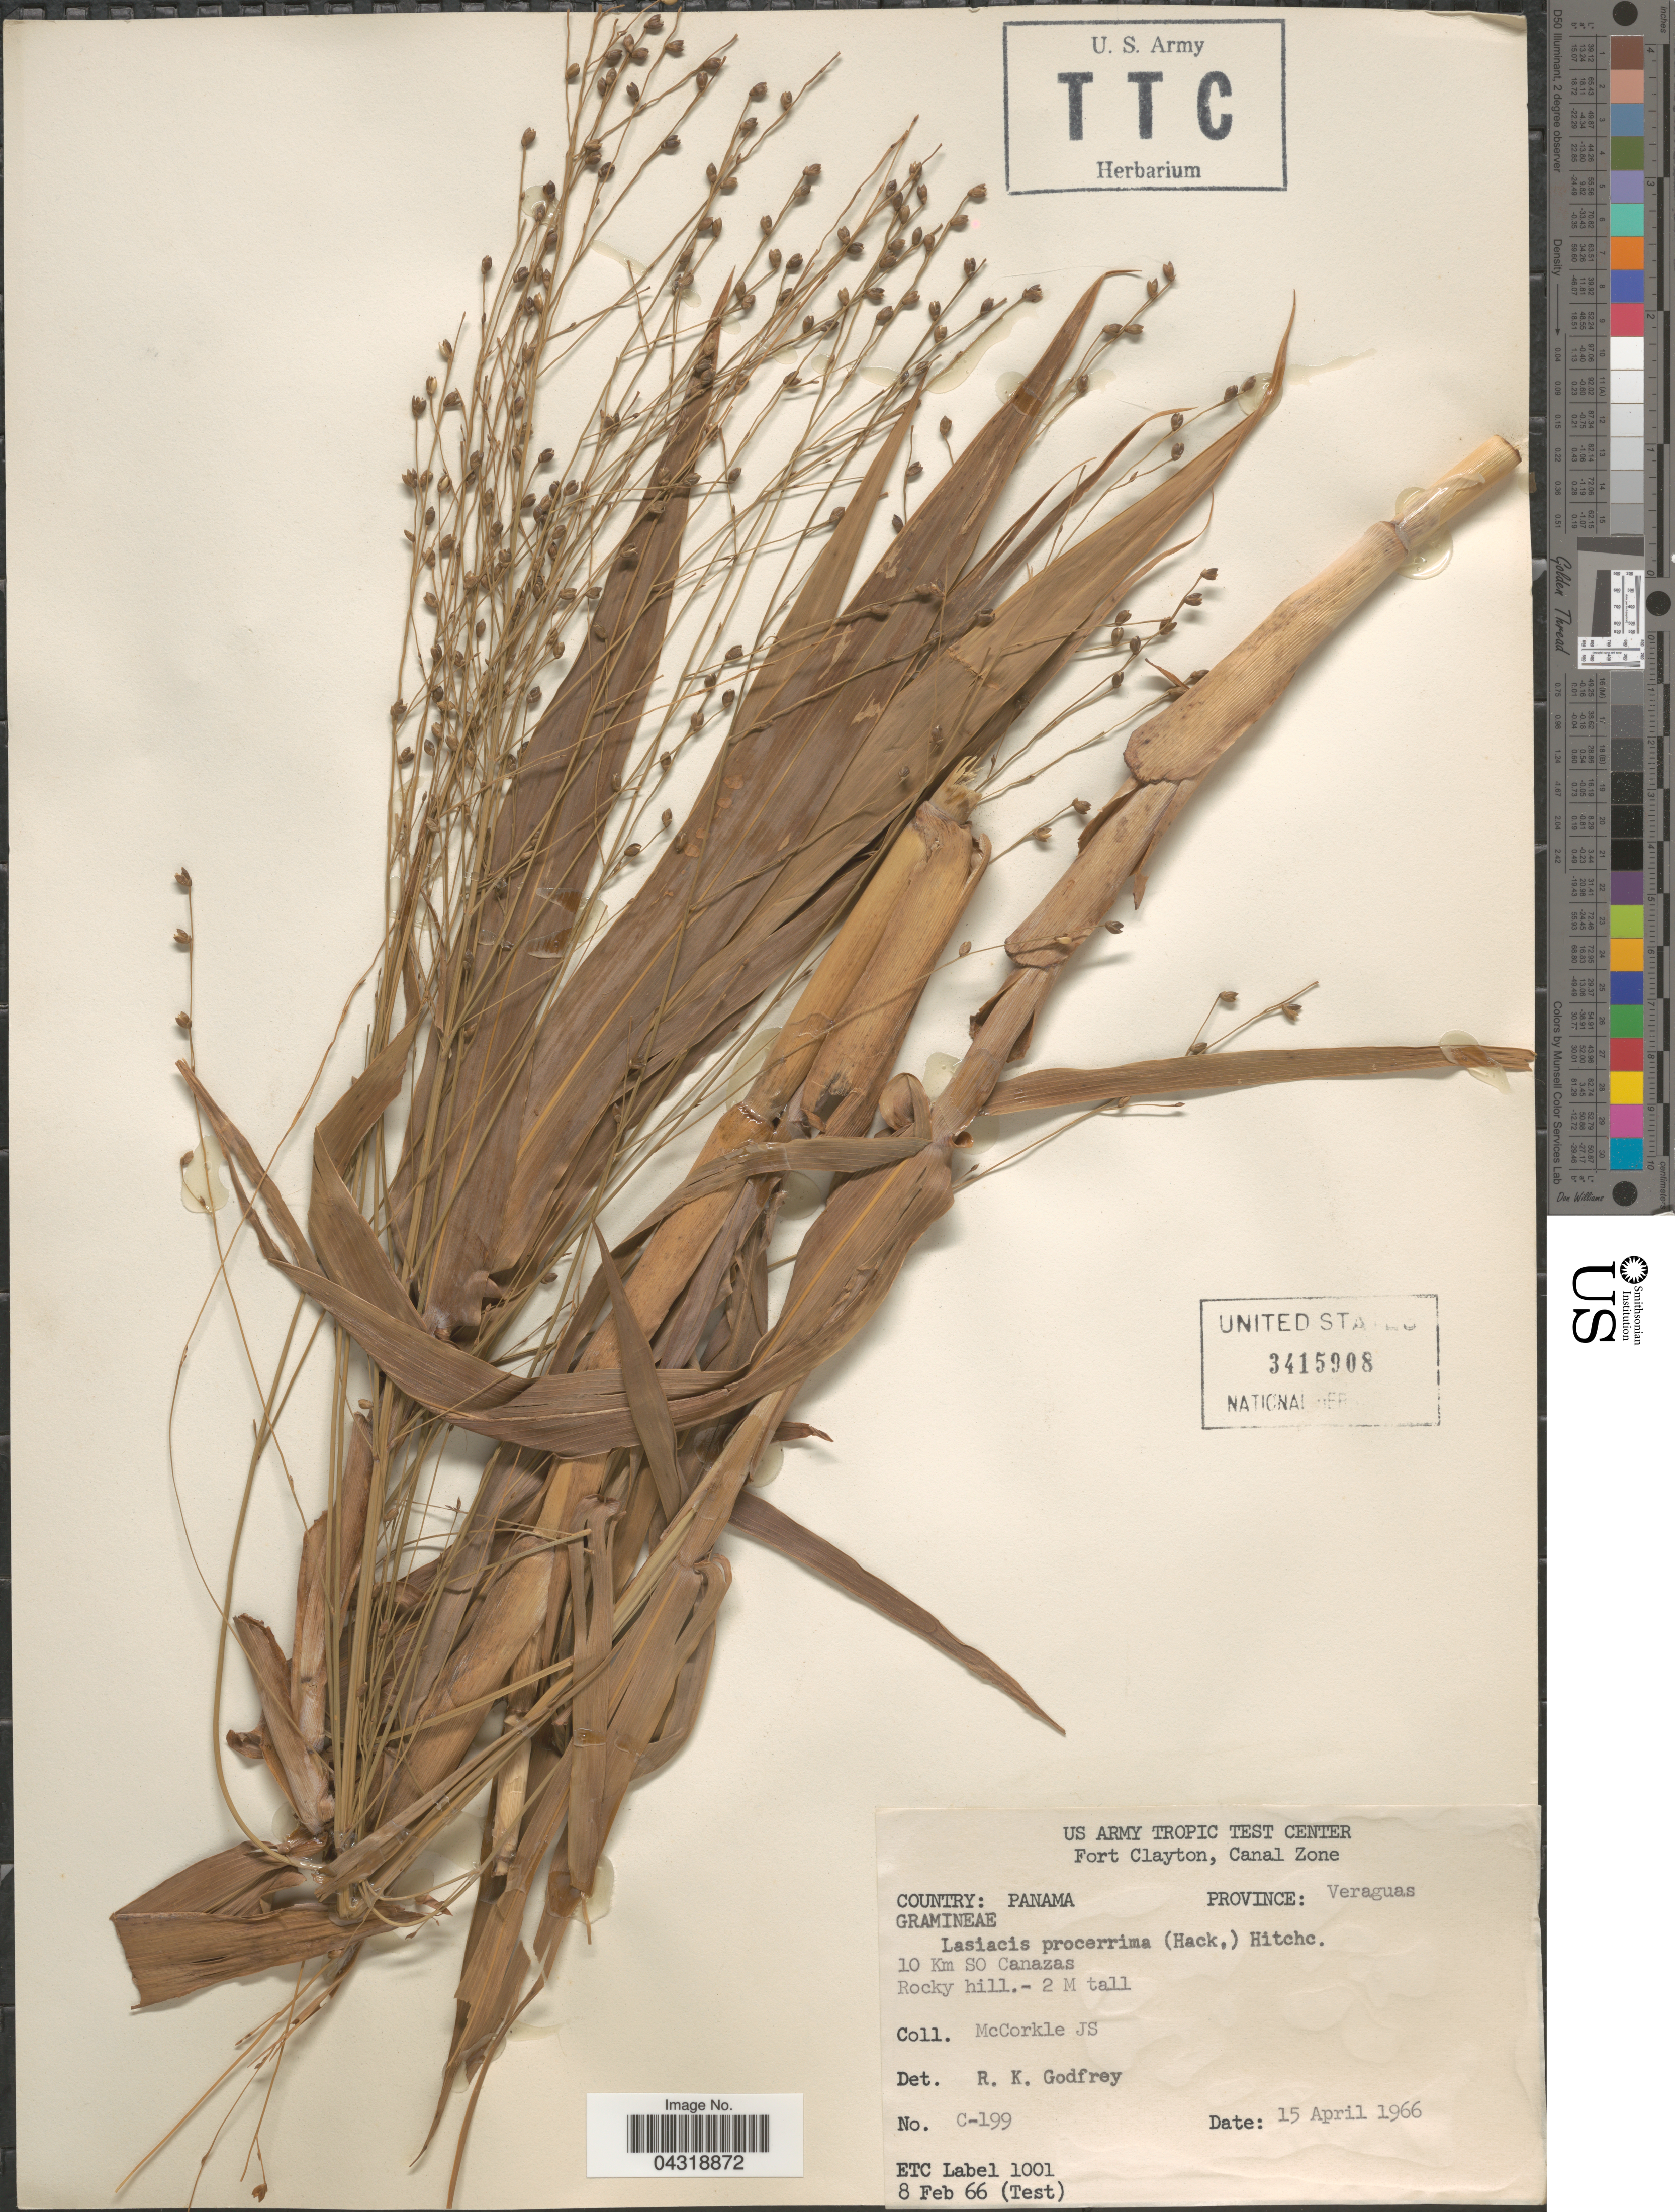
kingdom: Plantae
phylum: Tracheophyta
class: Liliopsida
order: Poales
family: Poaceae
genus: Lasiacis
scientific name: Lasiacis procerrima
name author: (Hack.) Hitchc.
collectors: J. McCorkle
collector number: C-199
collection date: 1966-04-15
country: Panama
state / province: Veraguas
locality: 10 Km SO Canazas. Rocky hill.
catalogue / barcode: US 3415908